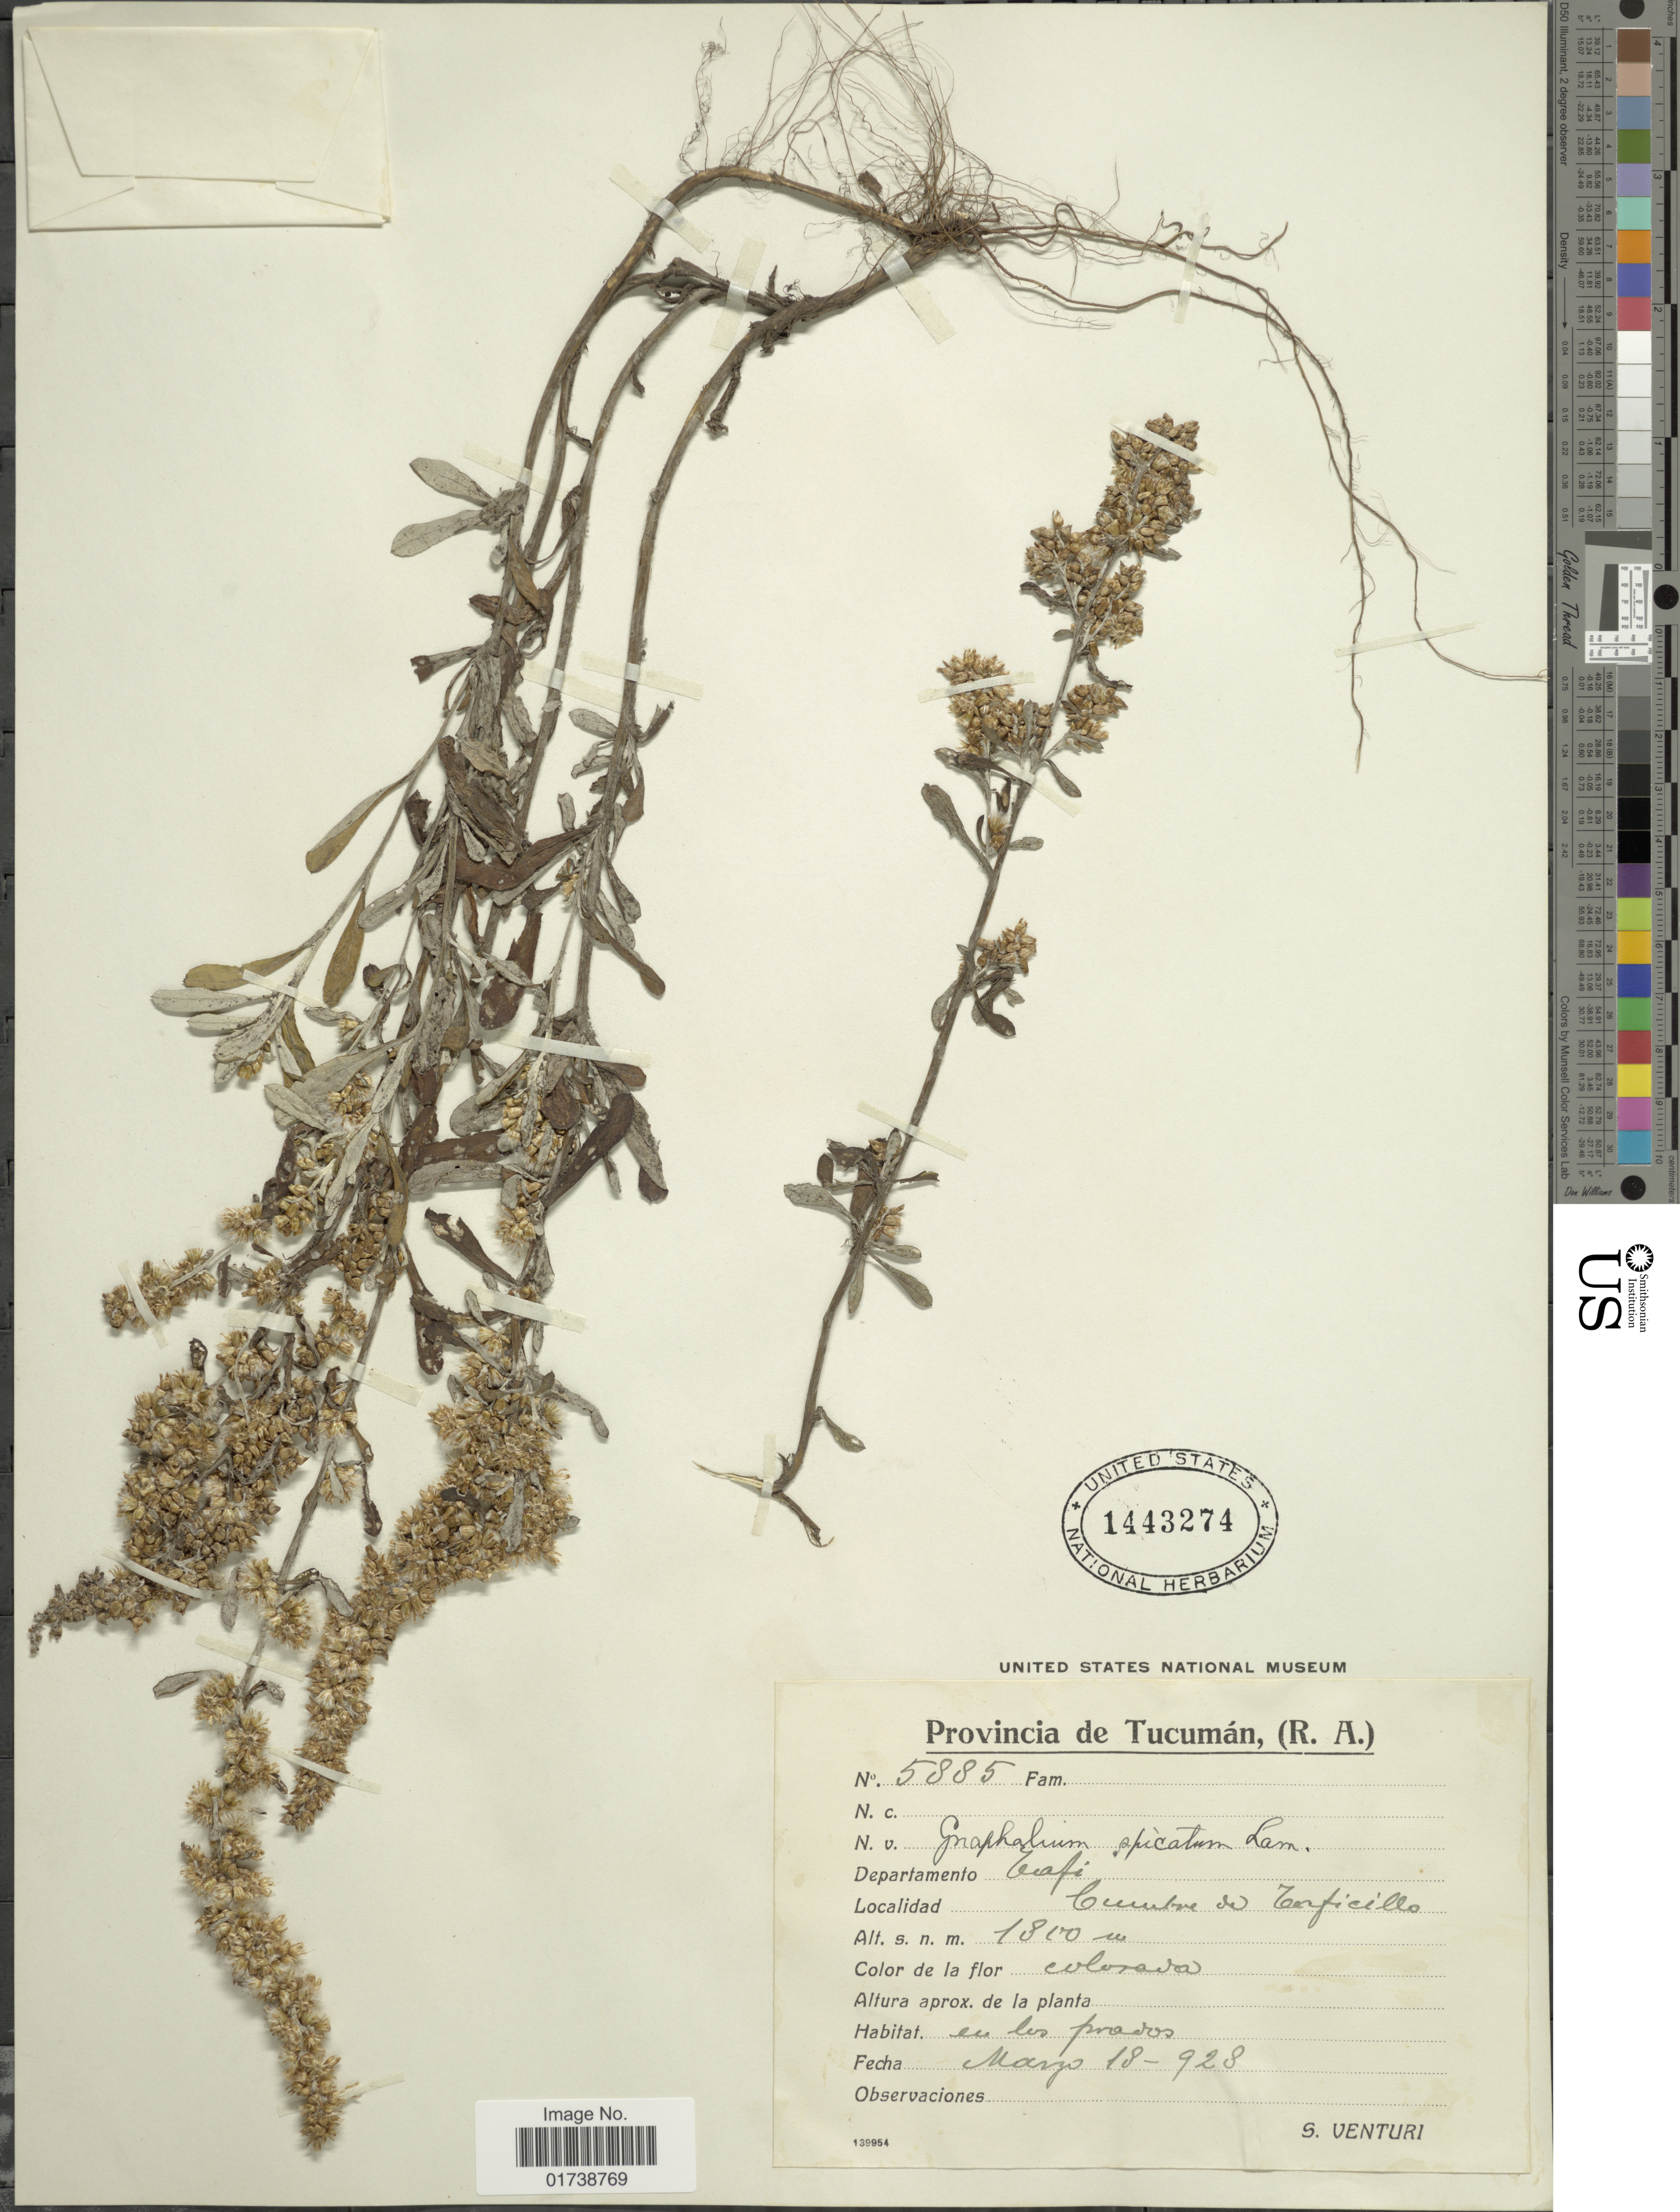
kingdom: Plantae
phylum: Tracheophyta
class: Magnoliopsida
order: Asterales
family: Asteraceae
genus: Gamochaeta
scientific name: Gamochaeta spicata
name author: (Lam.) Cabrera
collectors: S. Venturi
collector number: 5885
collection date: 1928-03-18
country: Argentina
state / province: Tucuman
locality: Cumbre El Taficillo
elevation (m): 1800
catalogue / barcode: US 1443274